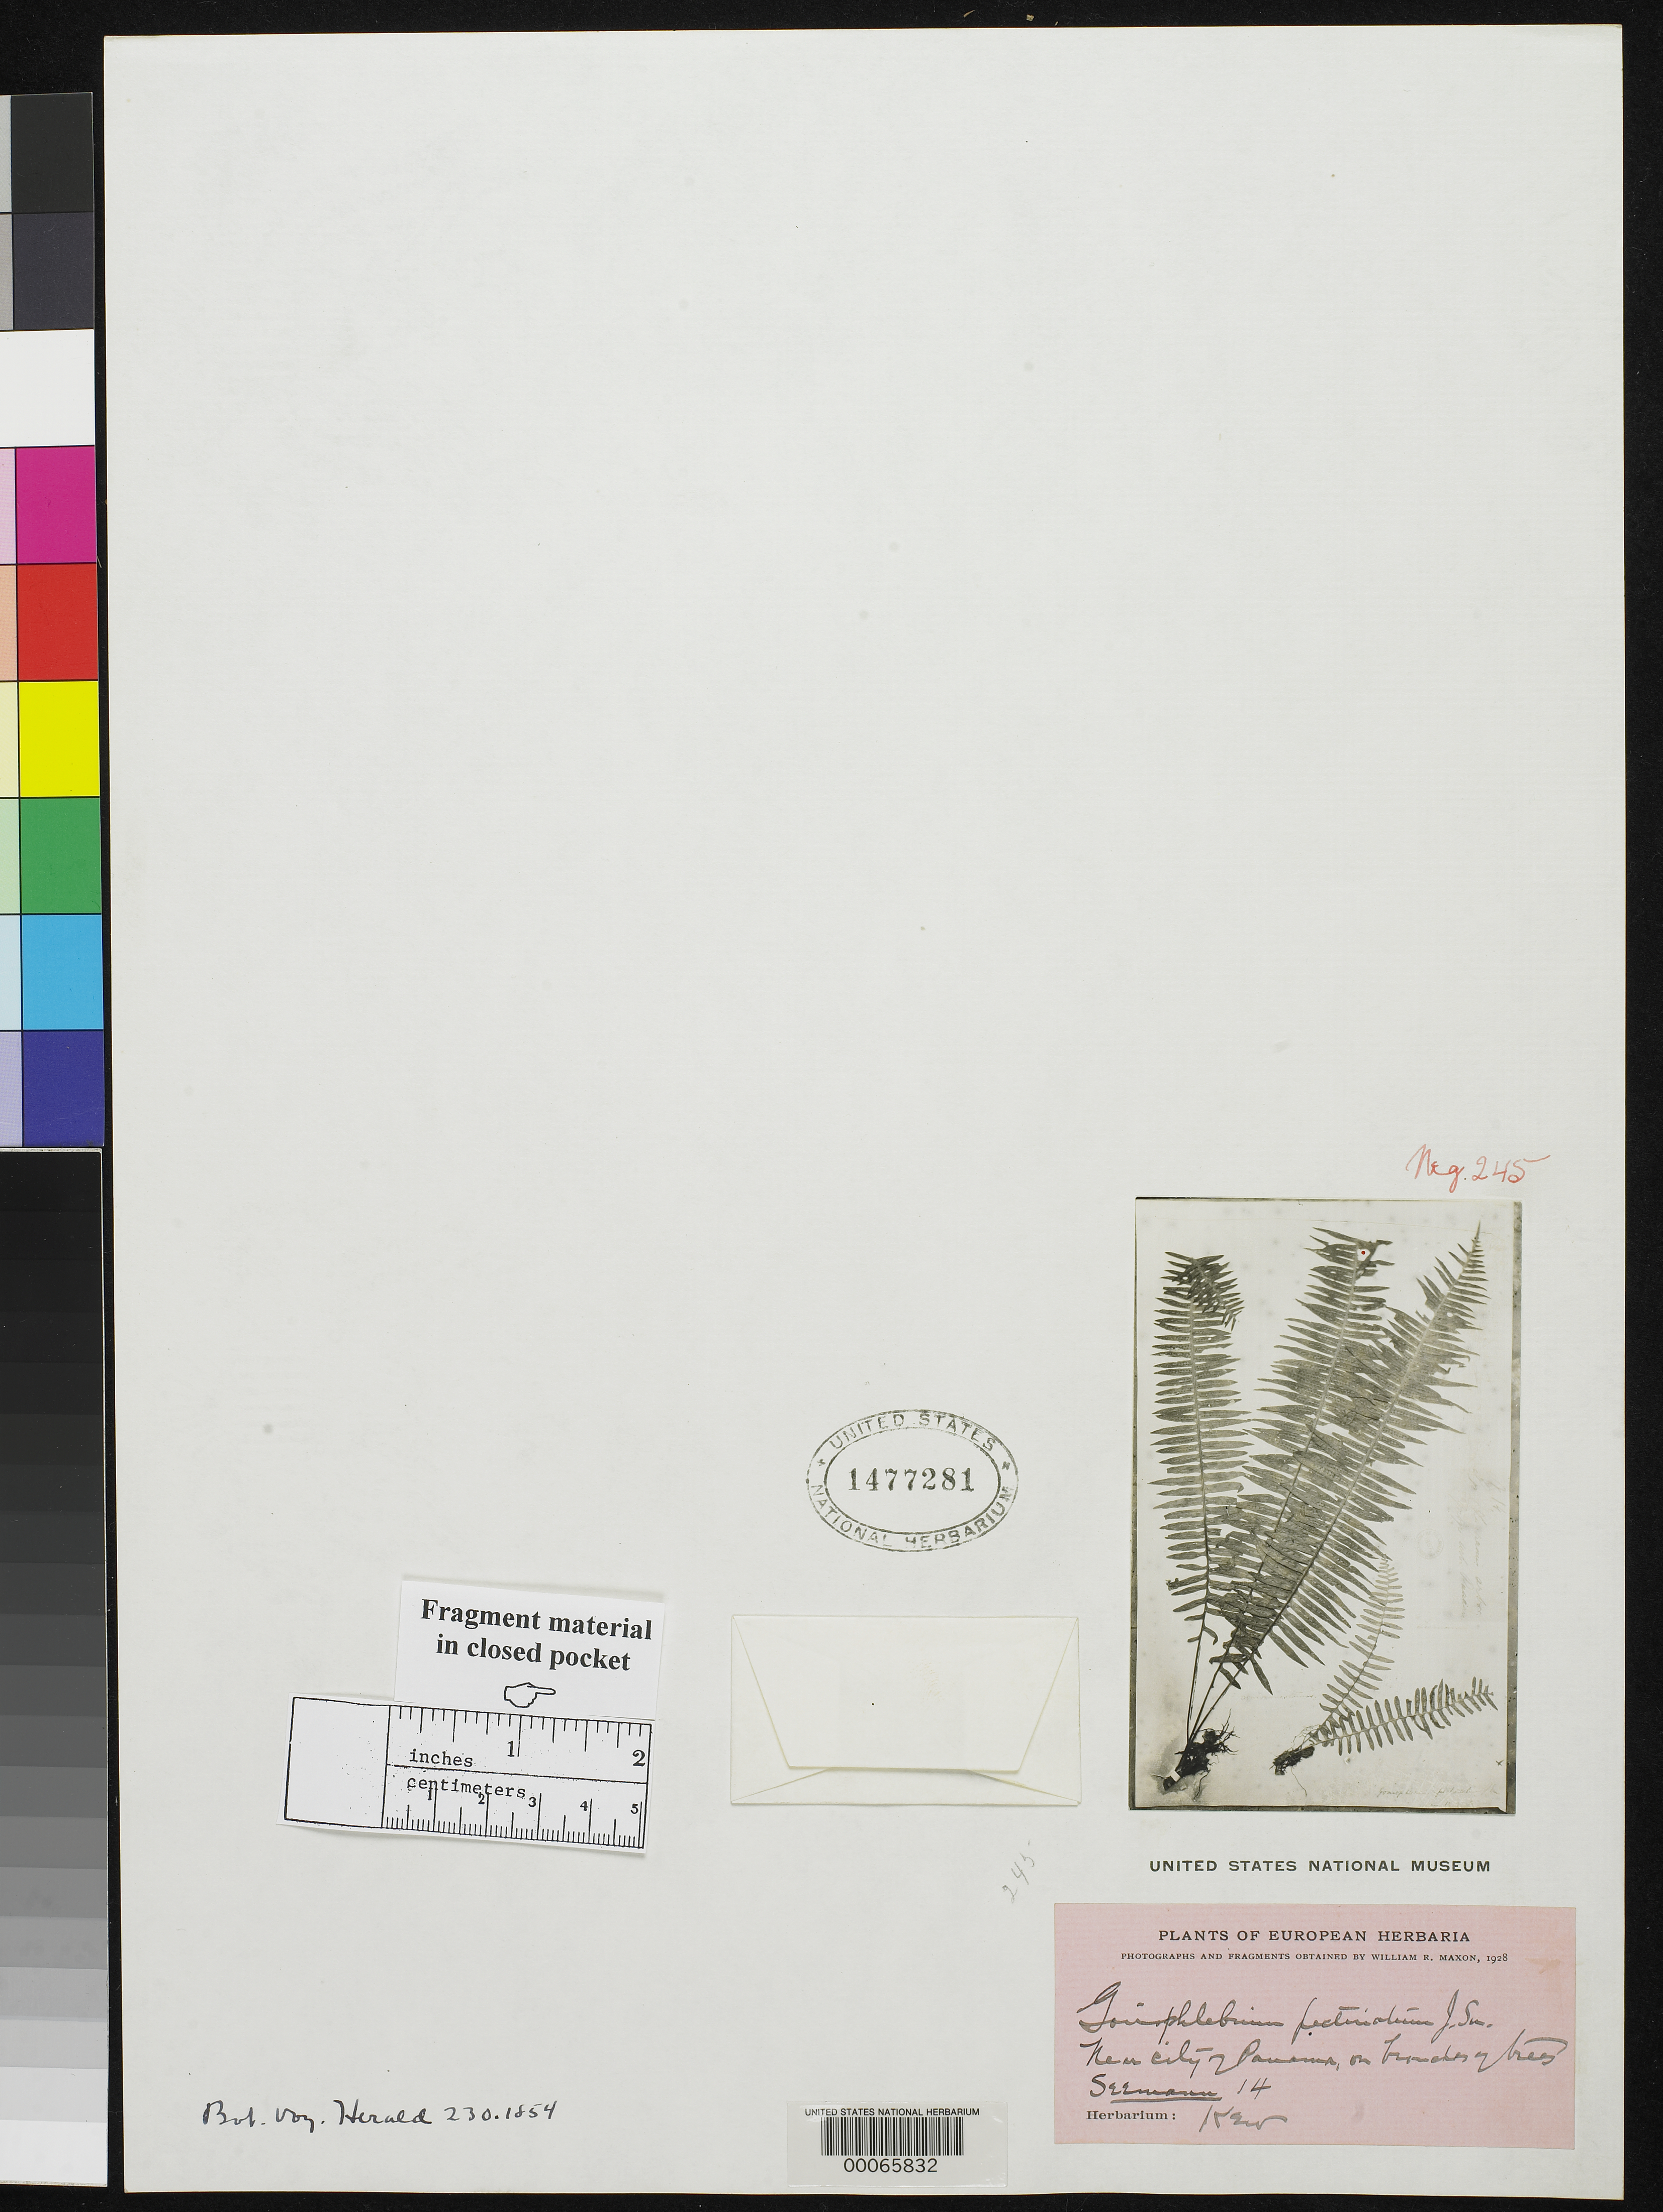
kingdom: Plantae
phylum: Tracheophyta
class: Polypodiopsida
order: Polypodiales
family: Polypodiaceae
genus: Goniophlebium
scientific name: Goniophlebium pectinatum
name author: J. Sm. in Seem.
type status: Type Fragment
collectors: B. C. Seemann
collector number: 14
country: Panama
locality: Near city of Panama.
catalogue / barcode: US 1477281